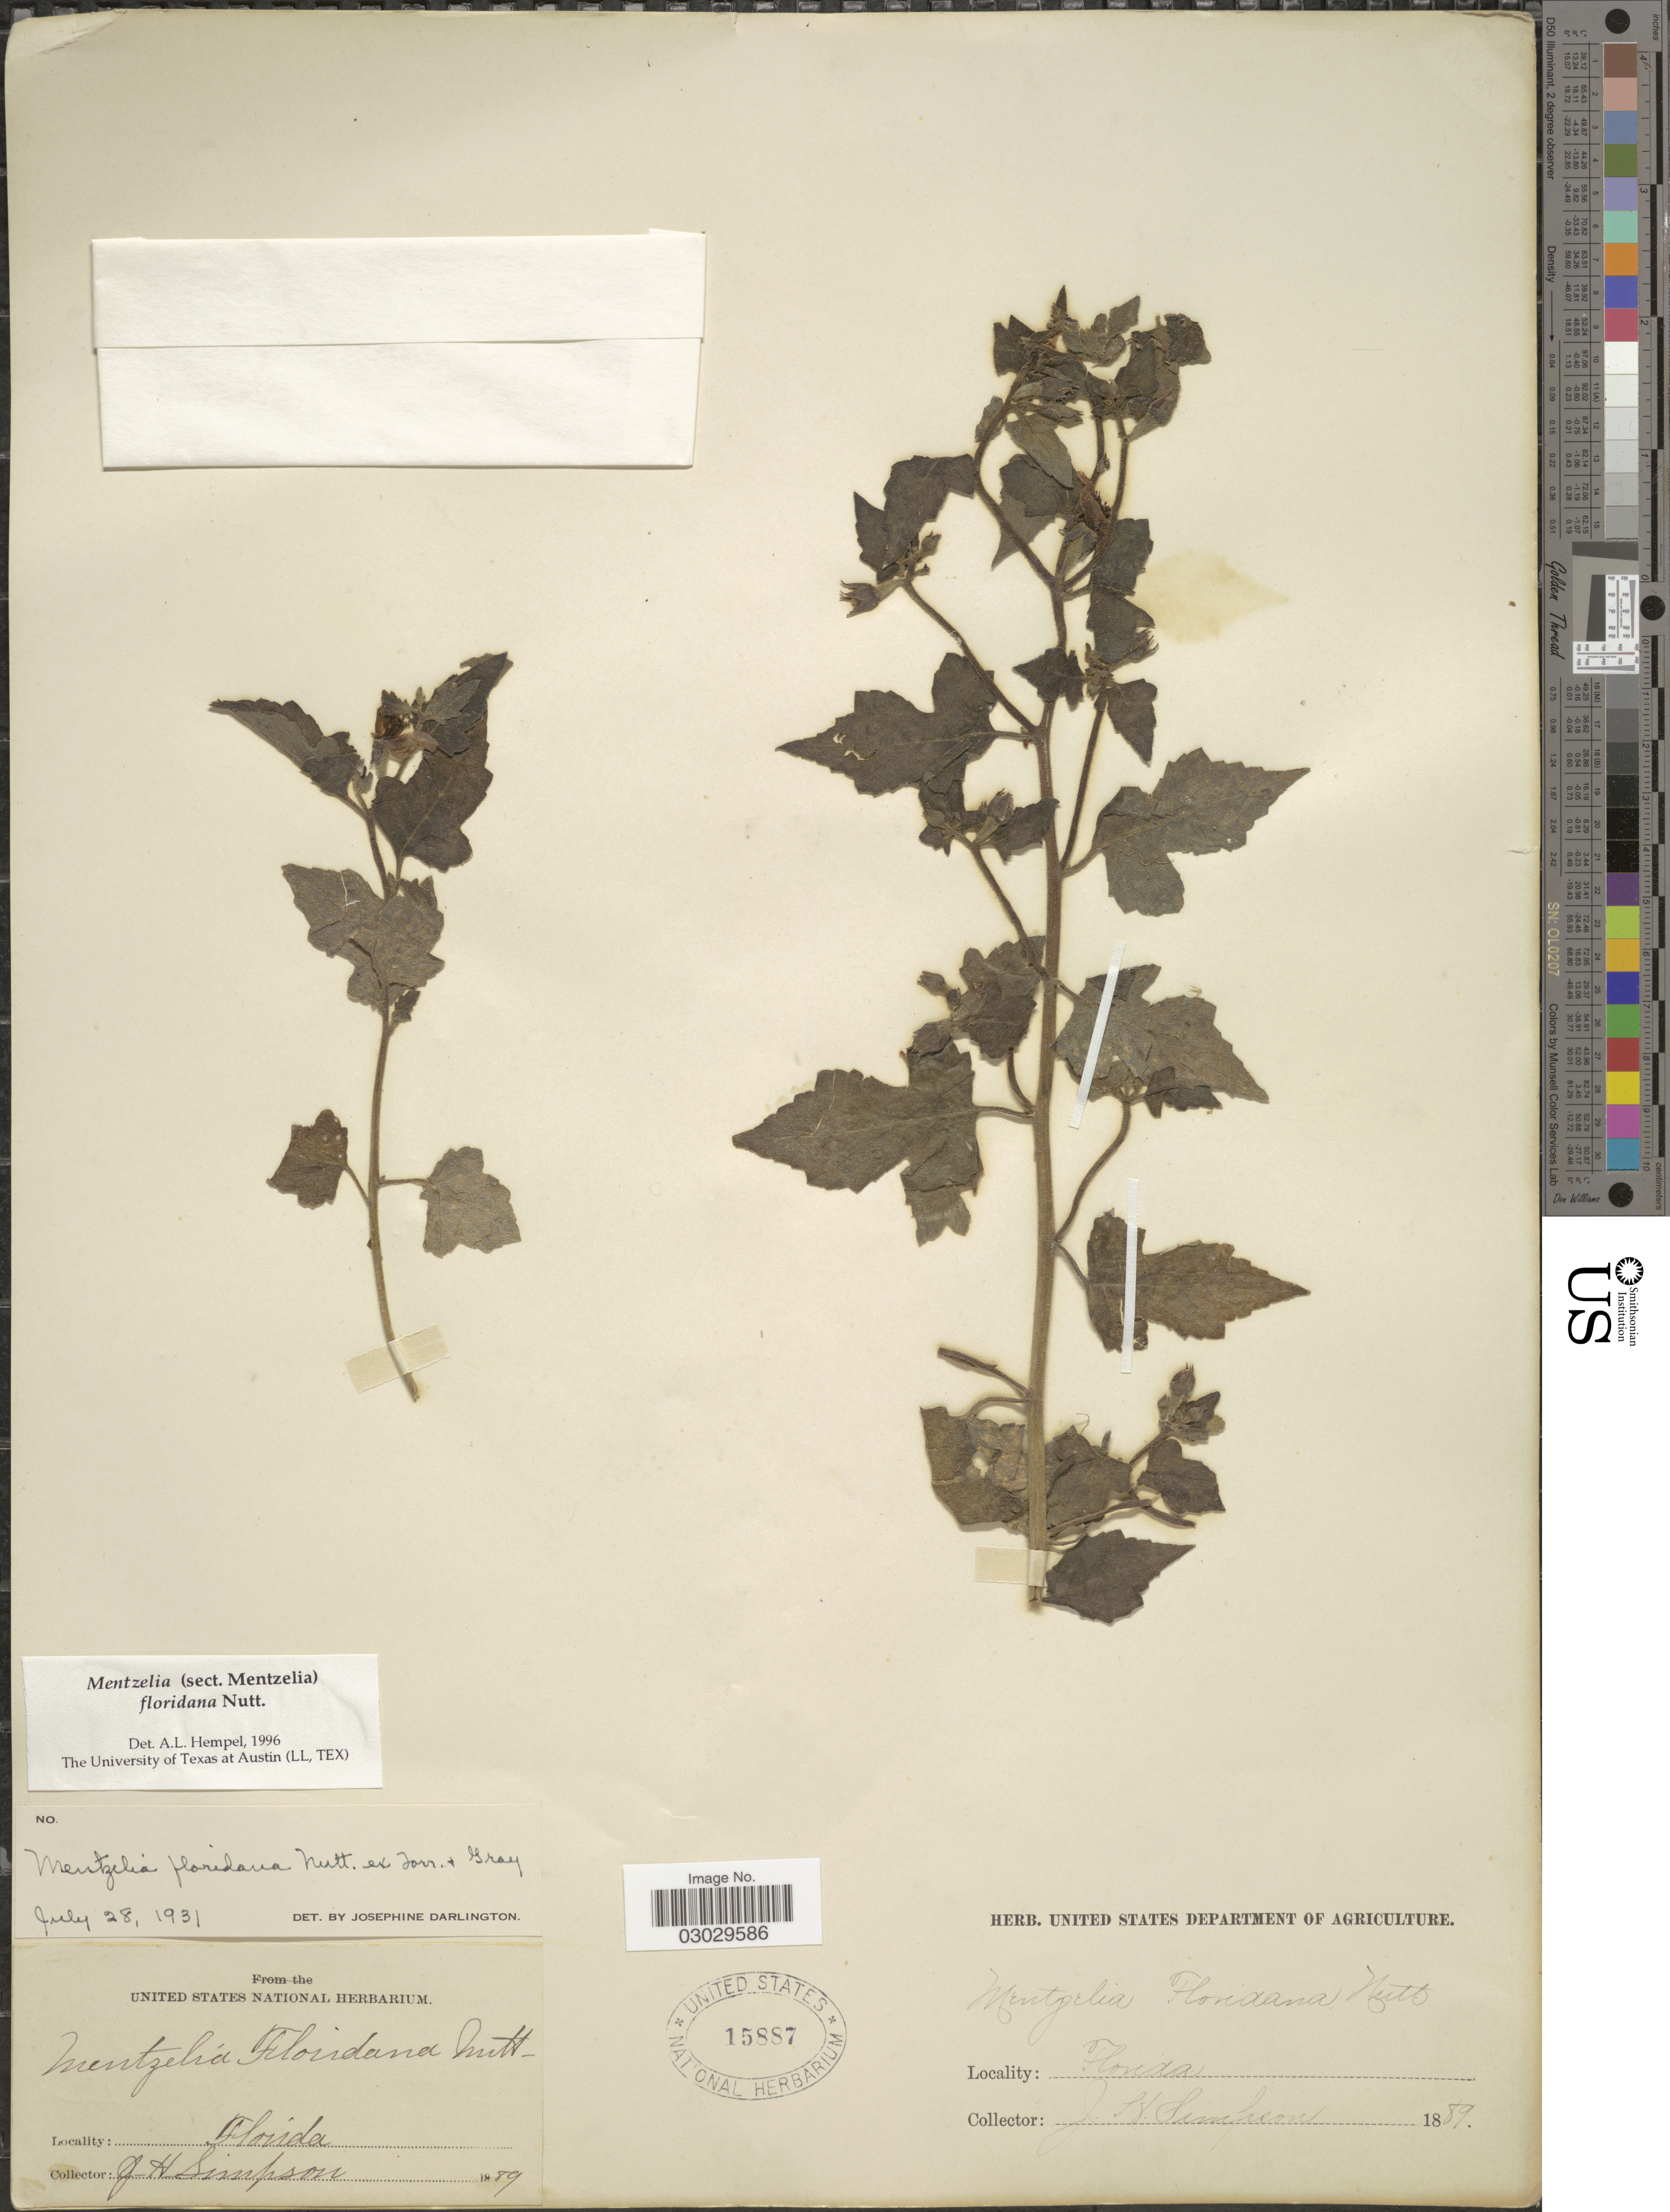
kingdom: Plantae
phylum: Tracheophyta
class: Magnoliopsida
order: Cornales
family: Loasaceae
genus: Mentzelia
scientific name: Mentzelia floridana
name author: Nutt. ex Torr. & A. Gray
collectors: J. H. Simpson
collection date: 1889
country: United States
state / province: Florida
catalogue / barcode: US 15887